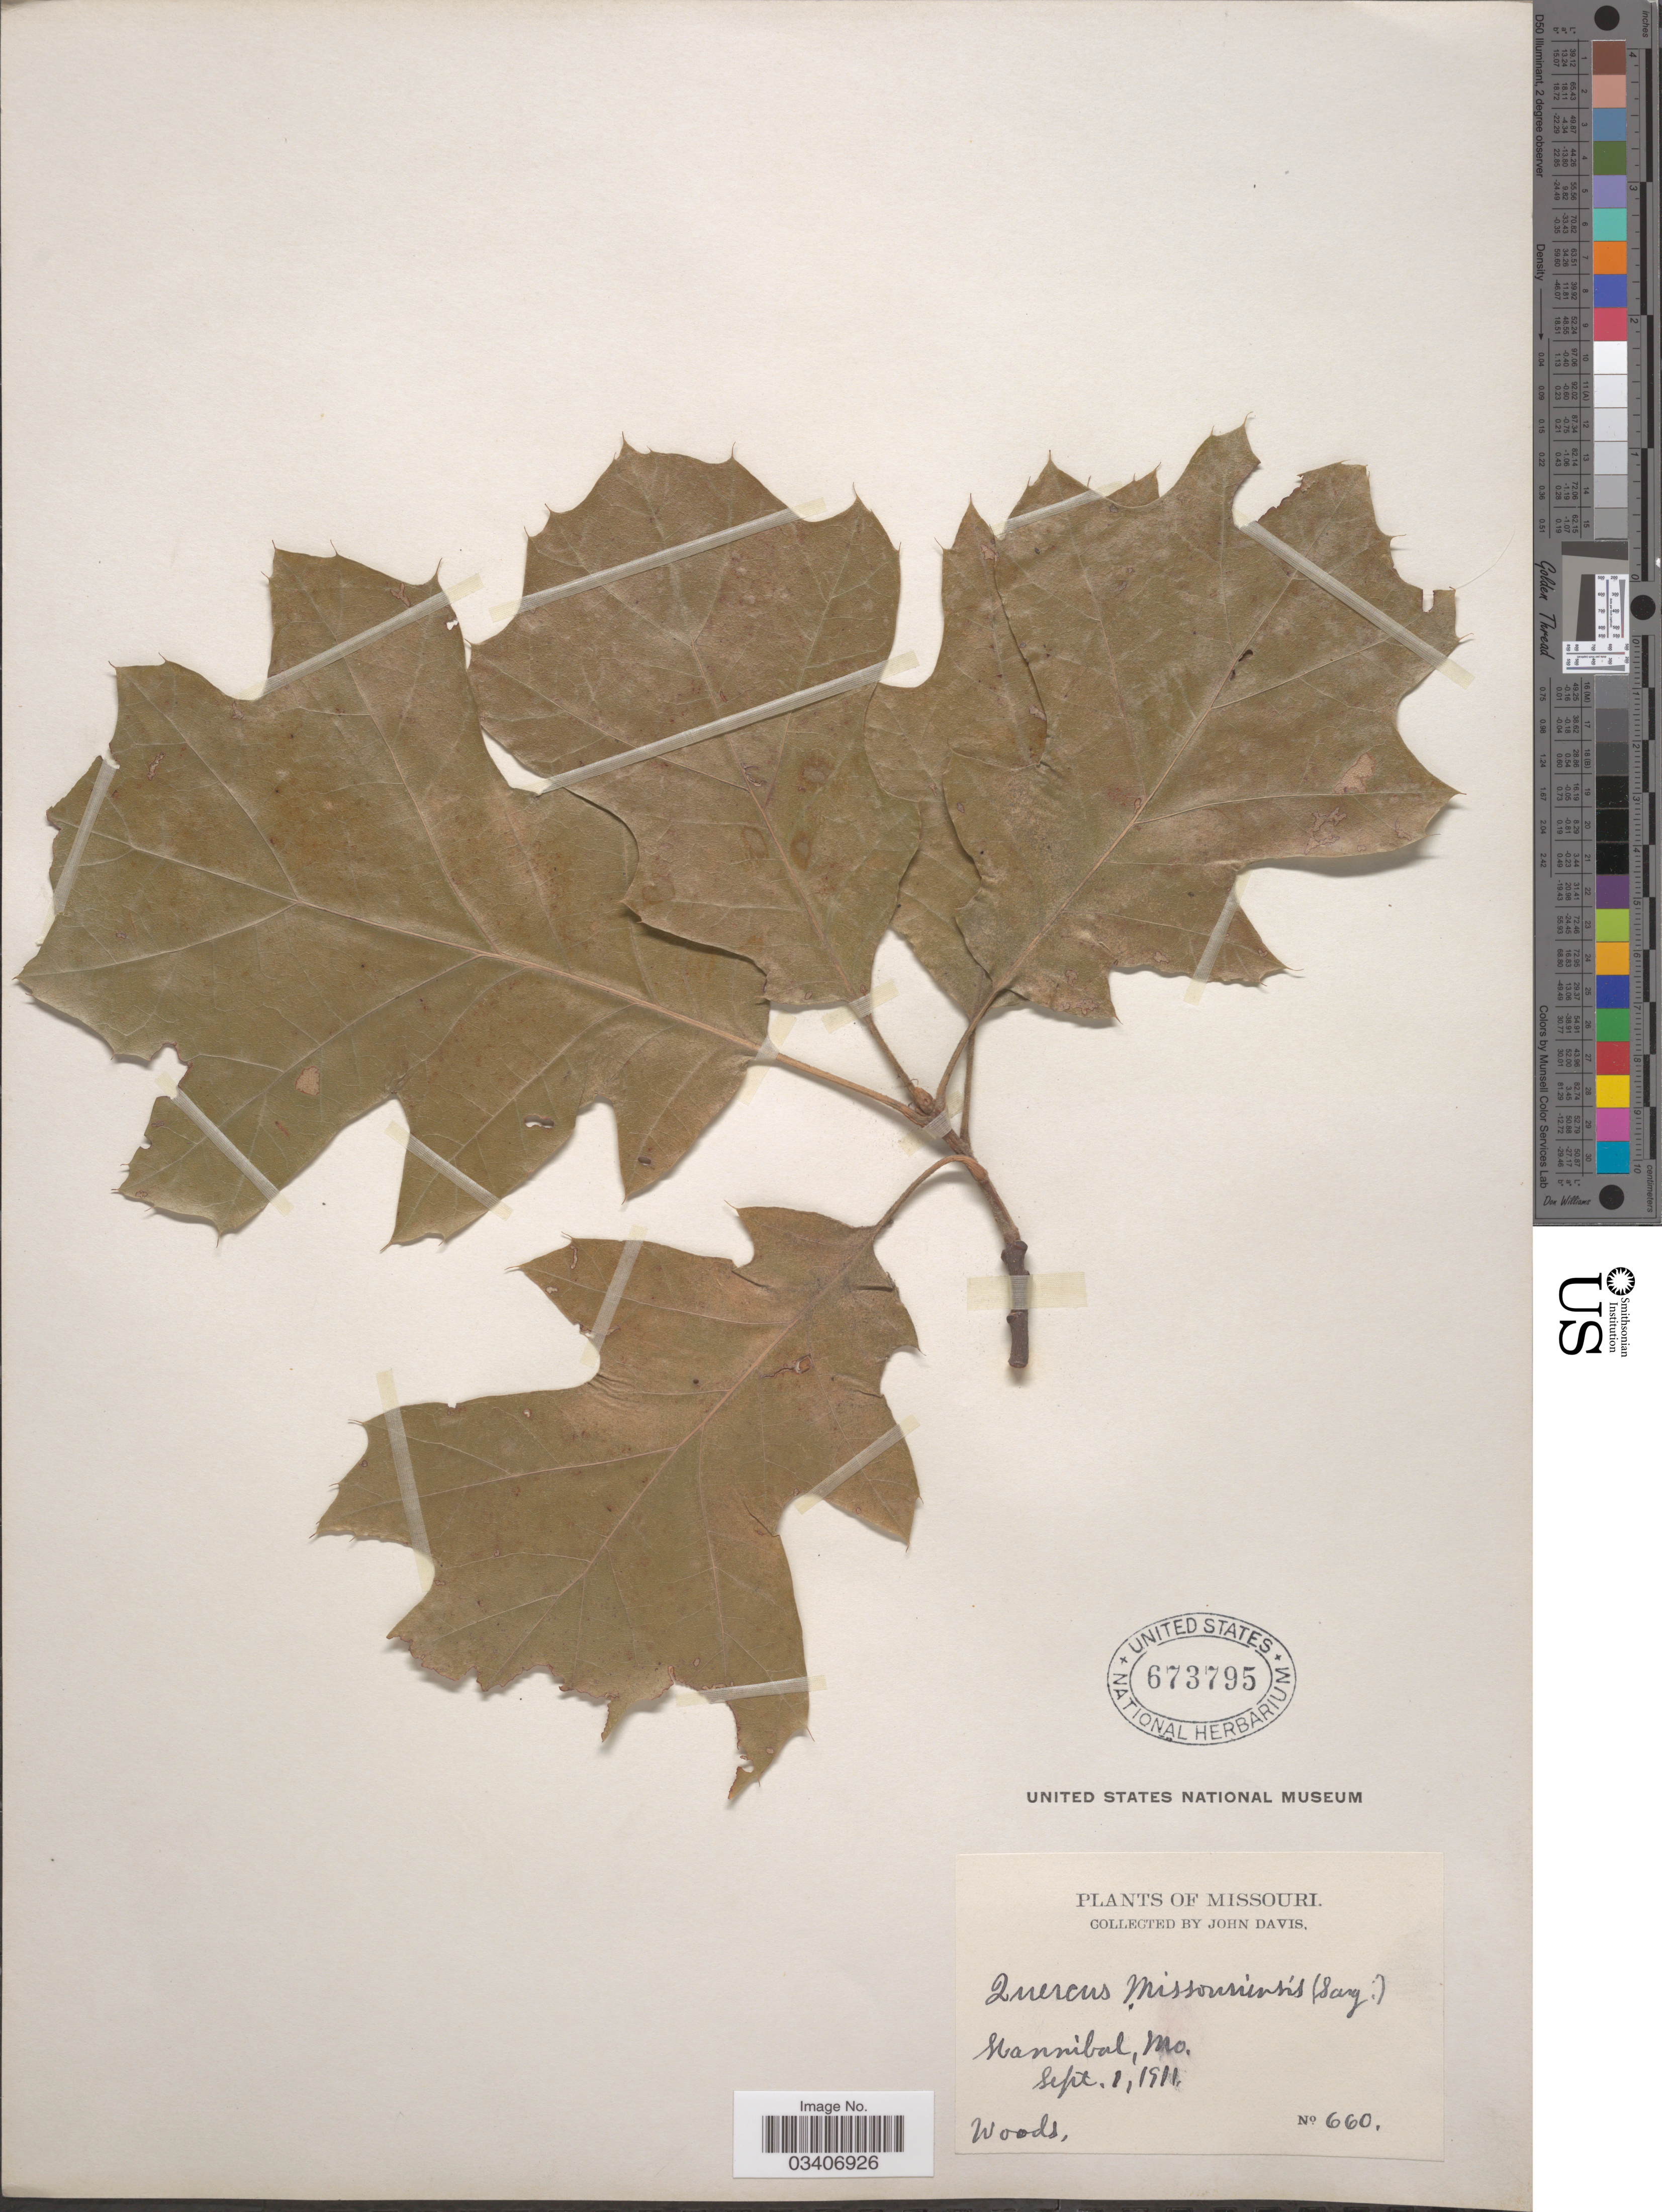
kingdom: Plantae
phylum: Tracheophyta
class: Magnoliopsida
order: Fagales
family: Fagaceae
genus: Quercus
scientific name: Quercus missouriensis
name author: (Sarg.) Ashe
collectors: J. Davis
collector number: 660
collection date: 1911-09-01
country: United States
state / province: Florida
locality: Hannibal.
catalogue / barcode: US 673795